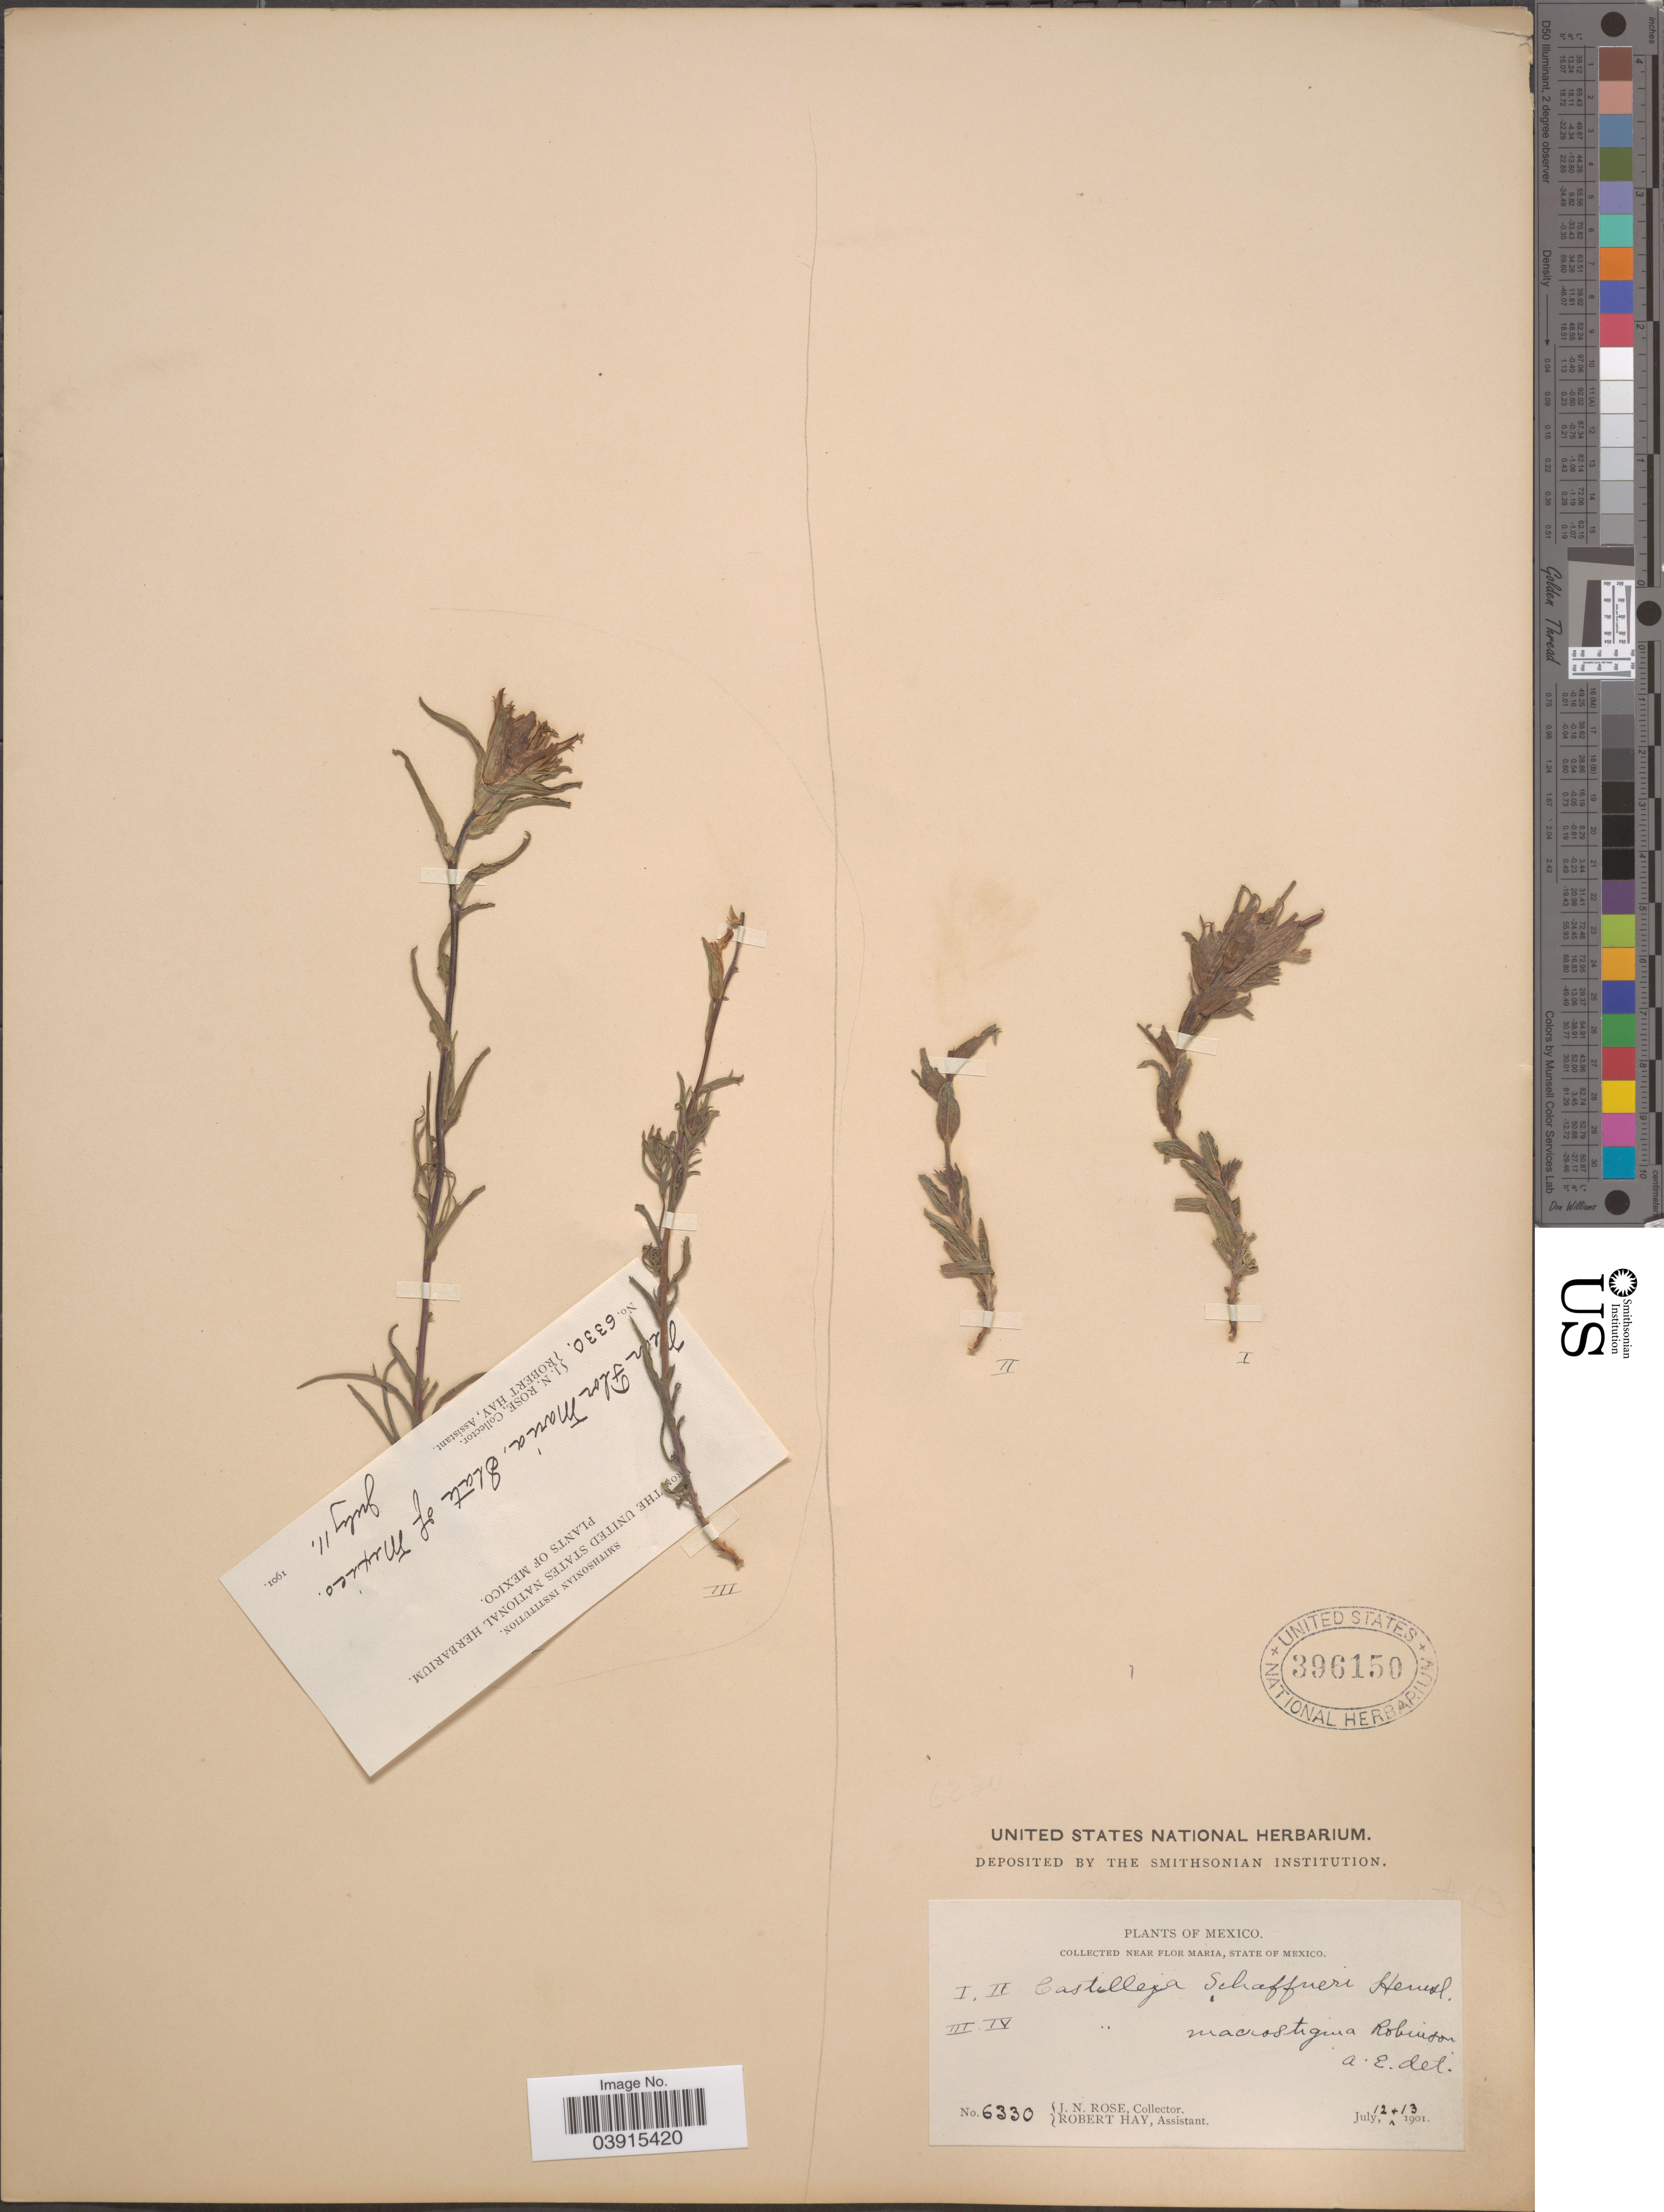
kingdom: Plantae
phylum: Tracheophyta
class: Magnoliopsida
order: Lamiales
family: Orobanchaceae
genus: Castilleja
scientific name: Castilleja macrostigma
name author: B.L. Rob.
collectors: J. N. Rose & R. Hay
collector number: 6330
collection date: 1901-07-11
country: Mexico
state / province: México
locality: Near Flor Maria.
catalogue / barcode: US 396150-2